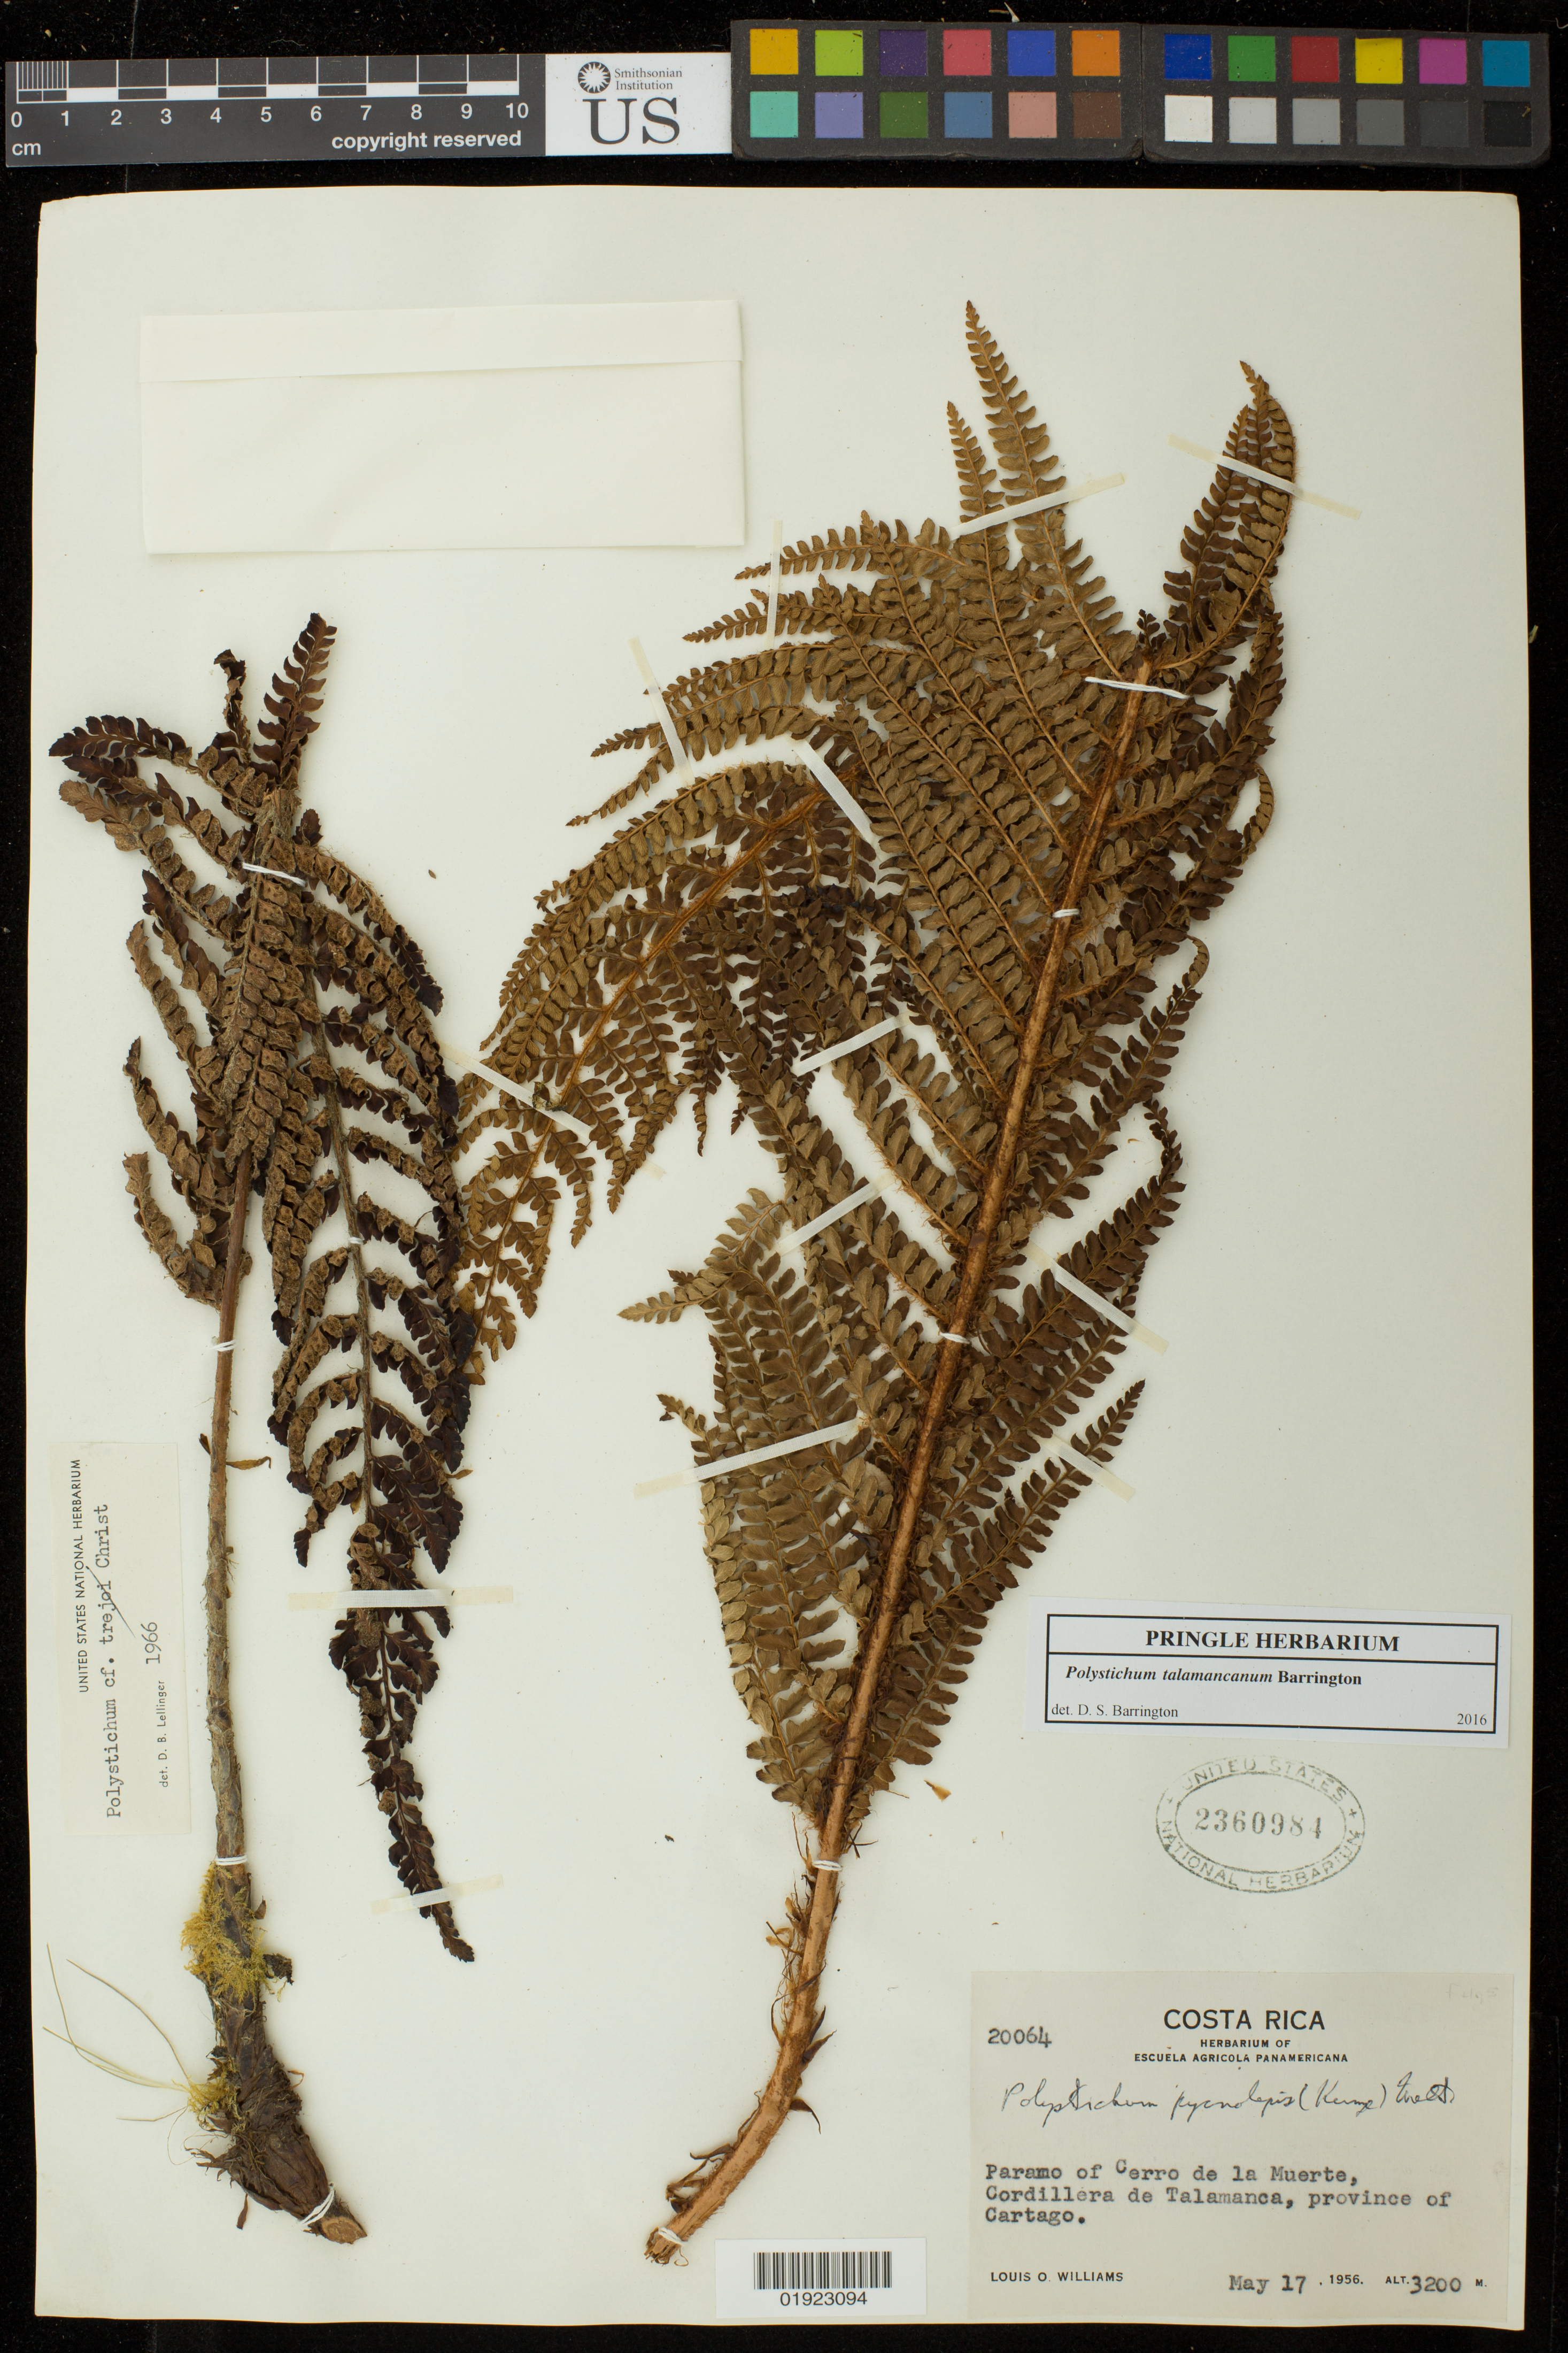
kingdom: Plantae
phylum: Tracheophyta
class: Polypodiopsida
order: Polypodiales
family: Dryopteridaceae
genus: Polystichum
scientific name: Polystichum talamancanum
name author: Barrington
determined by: Barrington, D. S., Curator (VT), University of Vermont (UNITED STATES)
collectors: L. O. Williams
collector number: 20064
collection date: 1956-03-17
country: Costa Rica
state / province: Cartago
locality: Paramo of Cerro de la Muerte, Cordillera de Talamanca.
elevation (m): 3200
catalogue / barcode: US 2360984